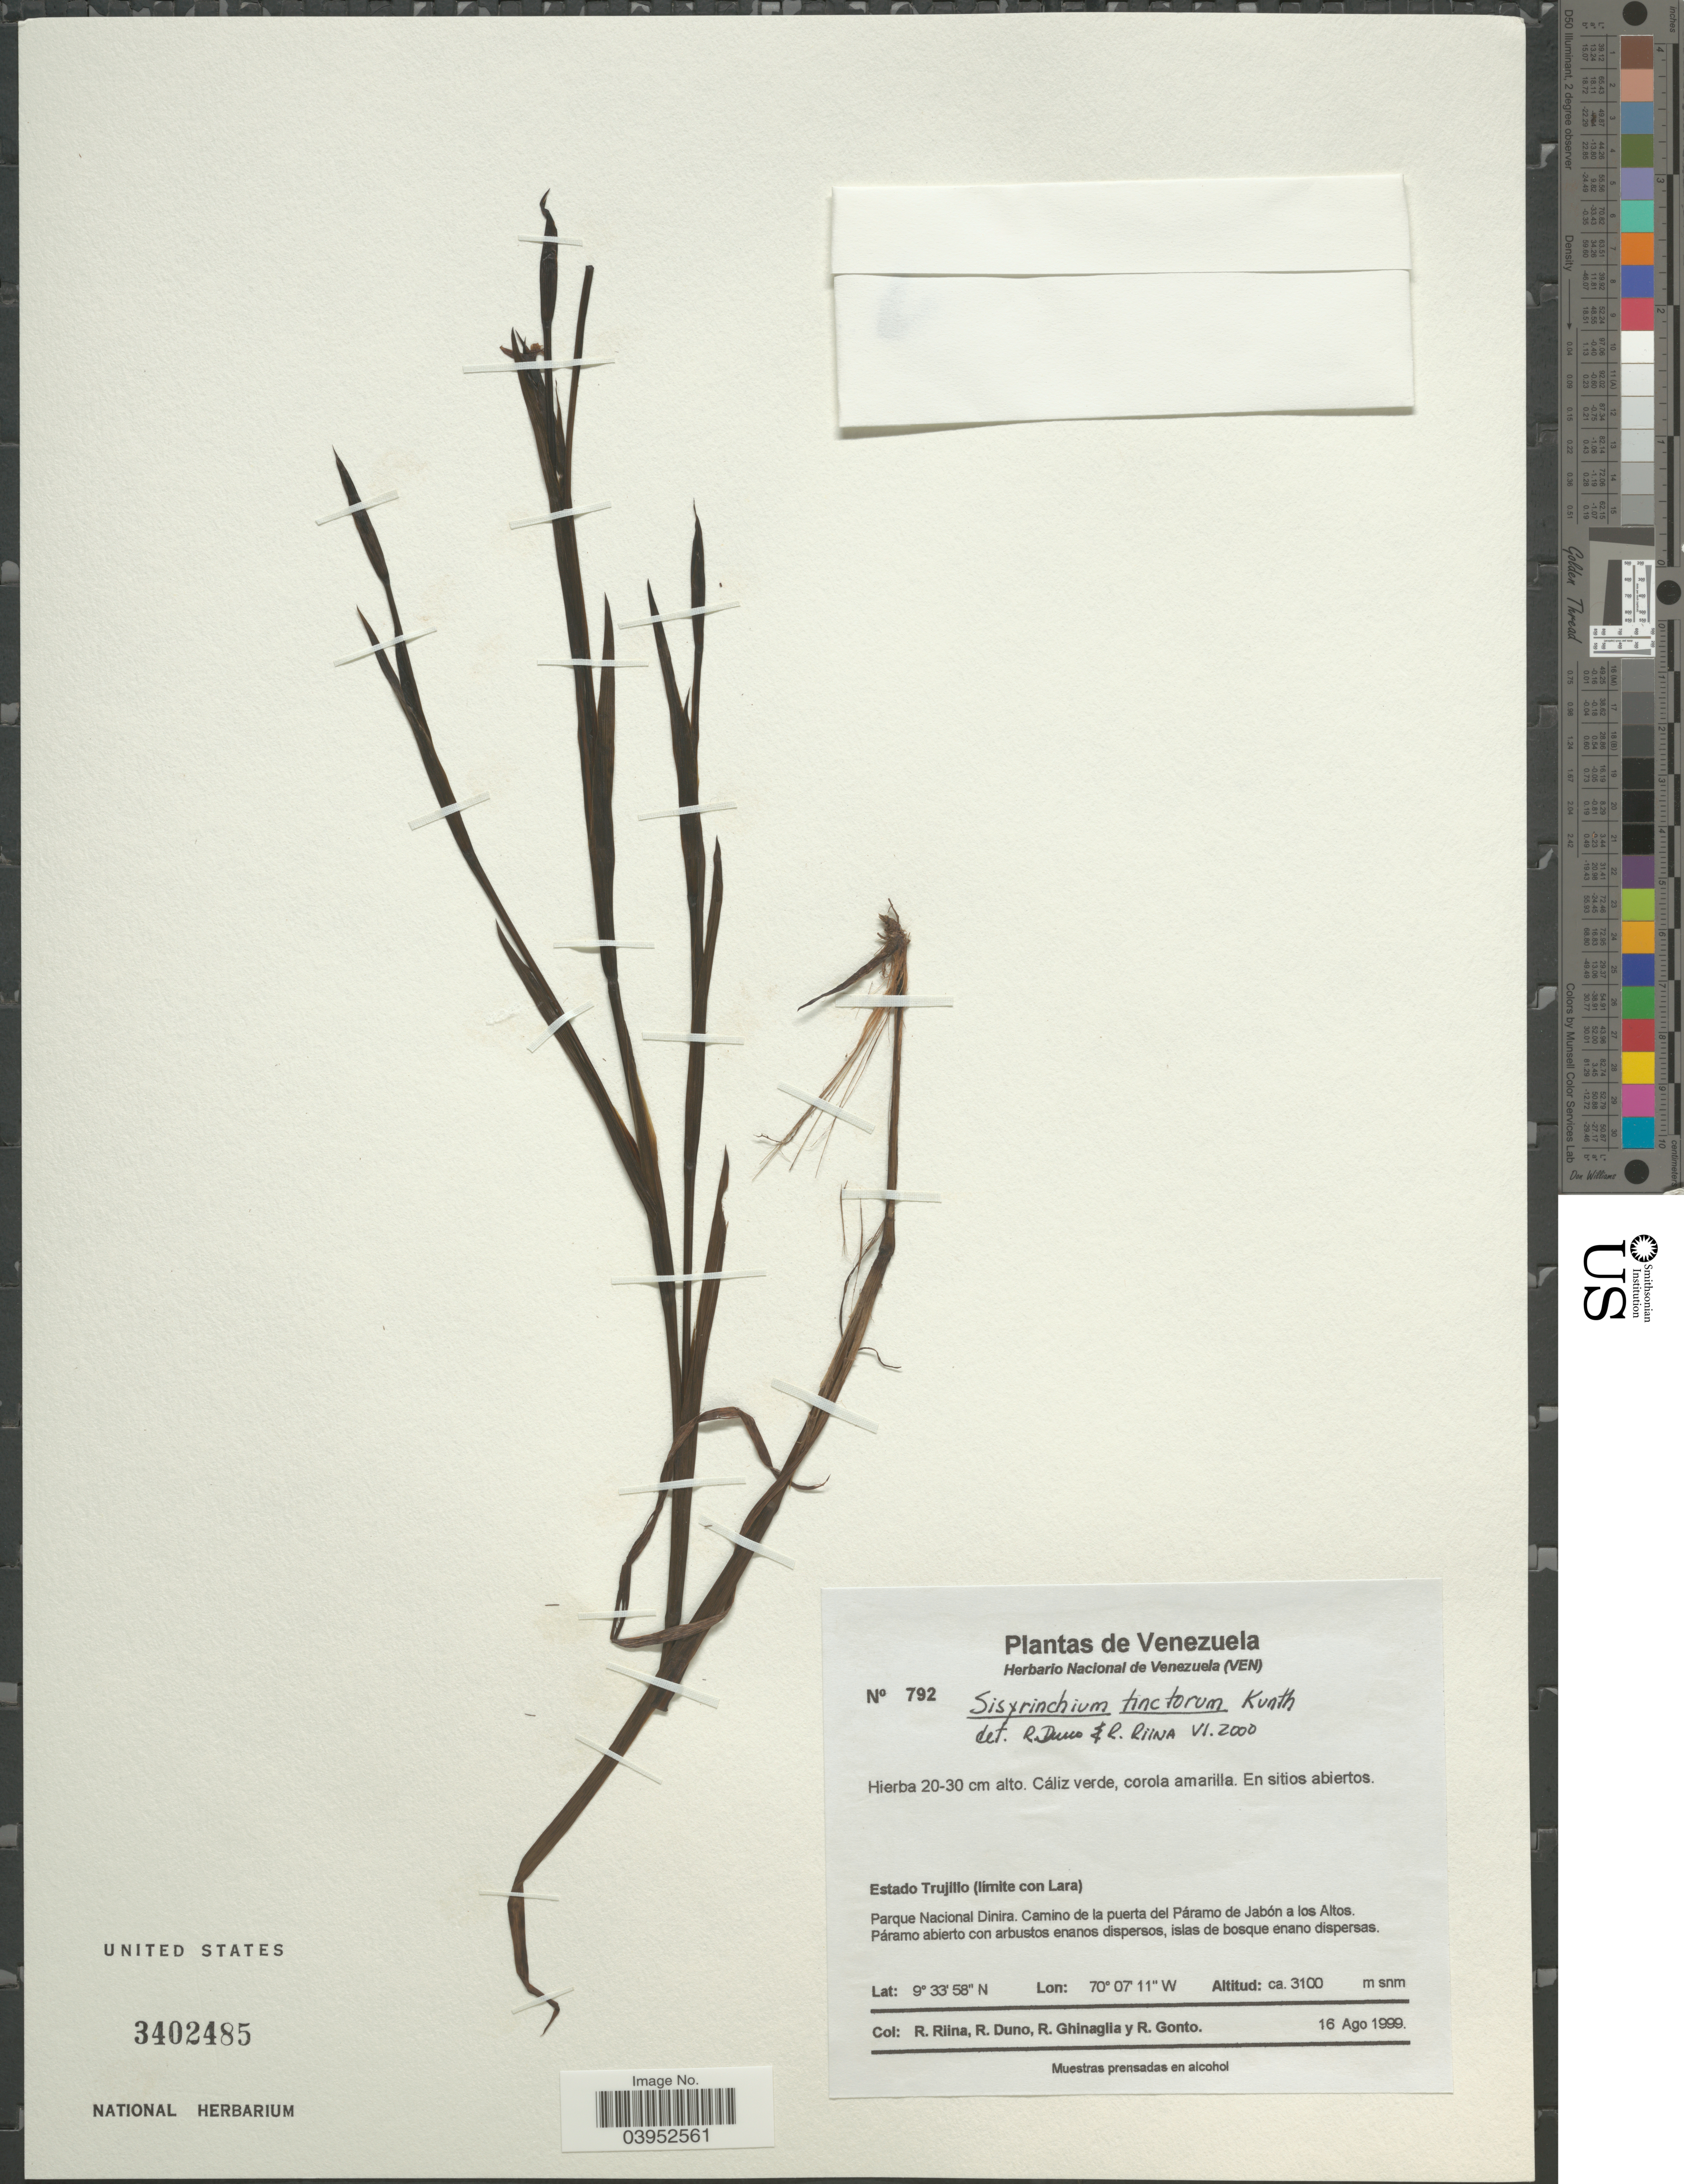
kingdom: Plantae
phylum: Tracheophyta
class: Liliopsida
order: Asparagales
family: Iridaceae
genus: Sisyrinchium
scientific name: Sisyrinchium tinctorium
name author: Kunth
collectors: R. Riina, R. Duno, R. Ghinaglia & R. Gonto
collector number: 792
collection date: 1999-08-16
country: Venezuela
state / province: Trujillo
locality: (límite con Lara). Parque Nacional Dinira. Camino de la puerta del Páramo de Jabón a los Altos. Páramo abierto con arbustos enanos dispersos, islas de bosque enano dispersas.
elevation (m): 3100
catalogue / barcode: US 3402485